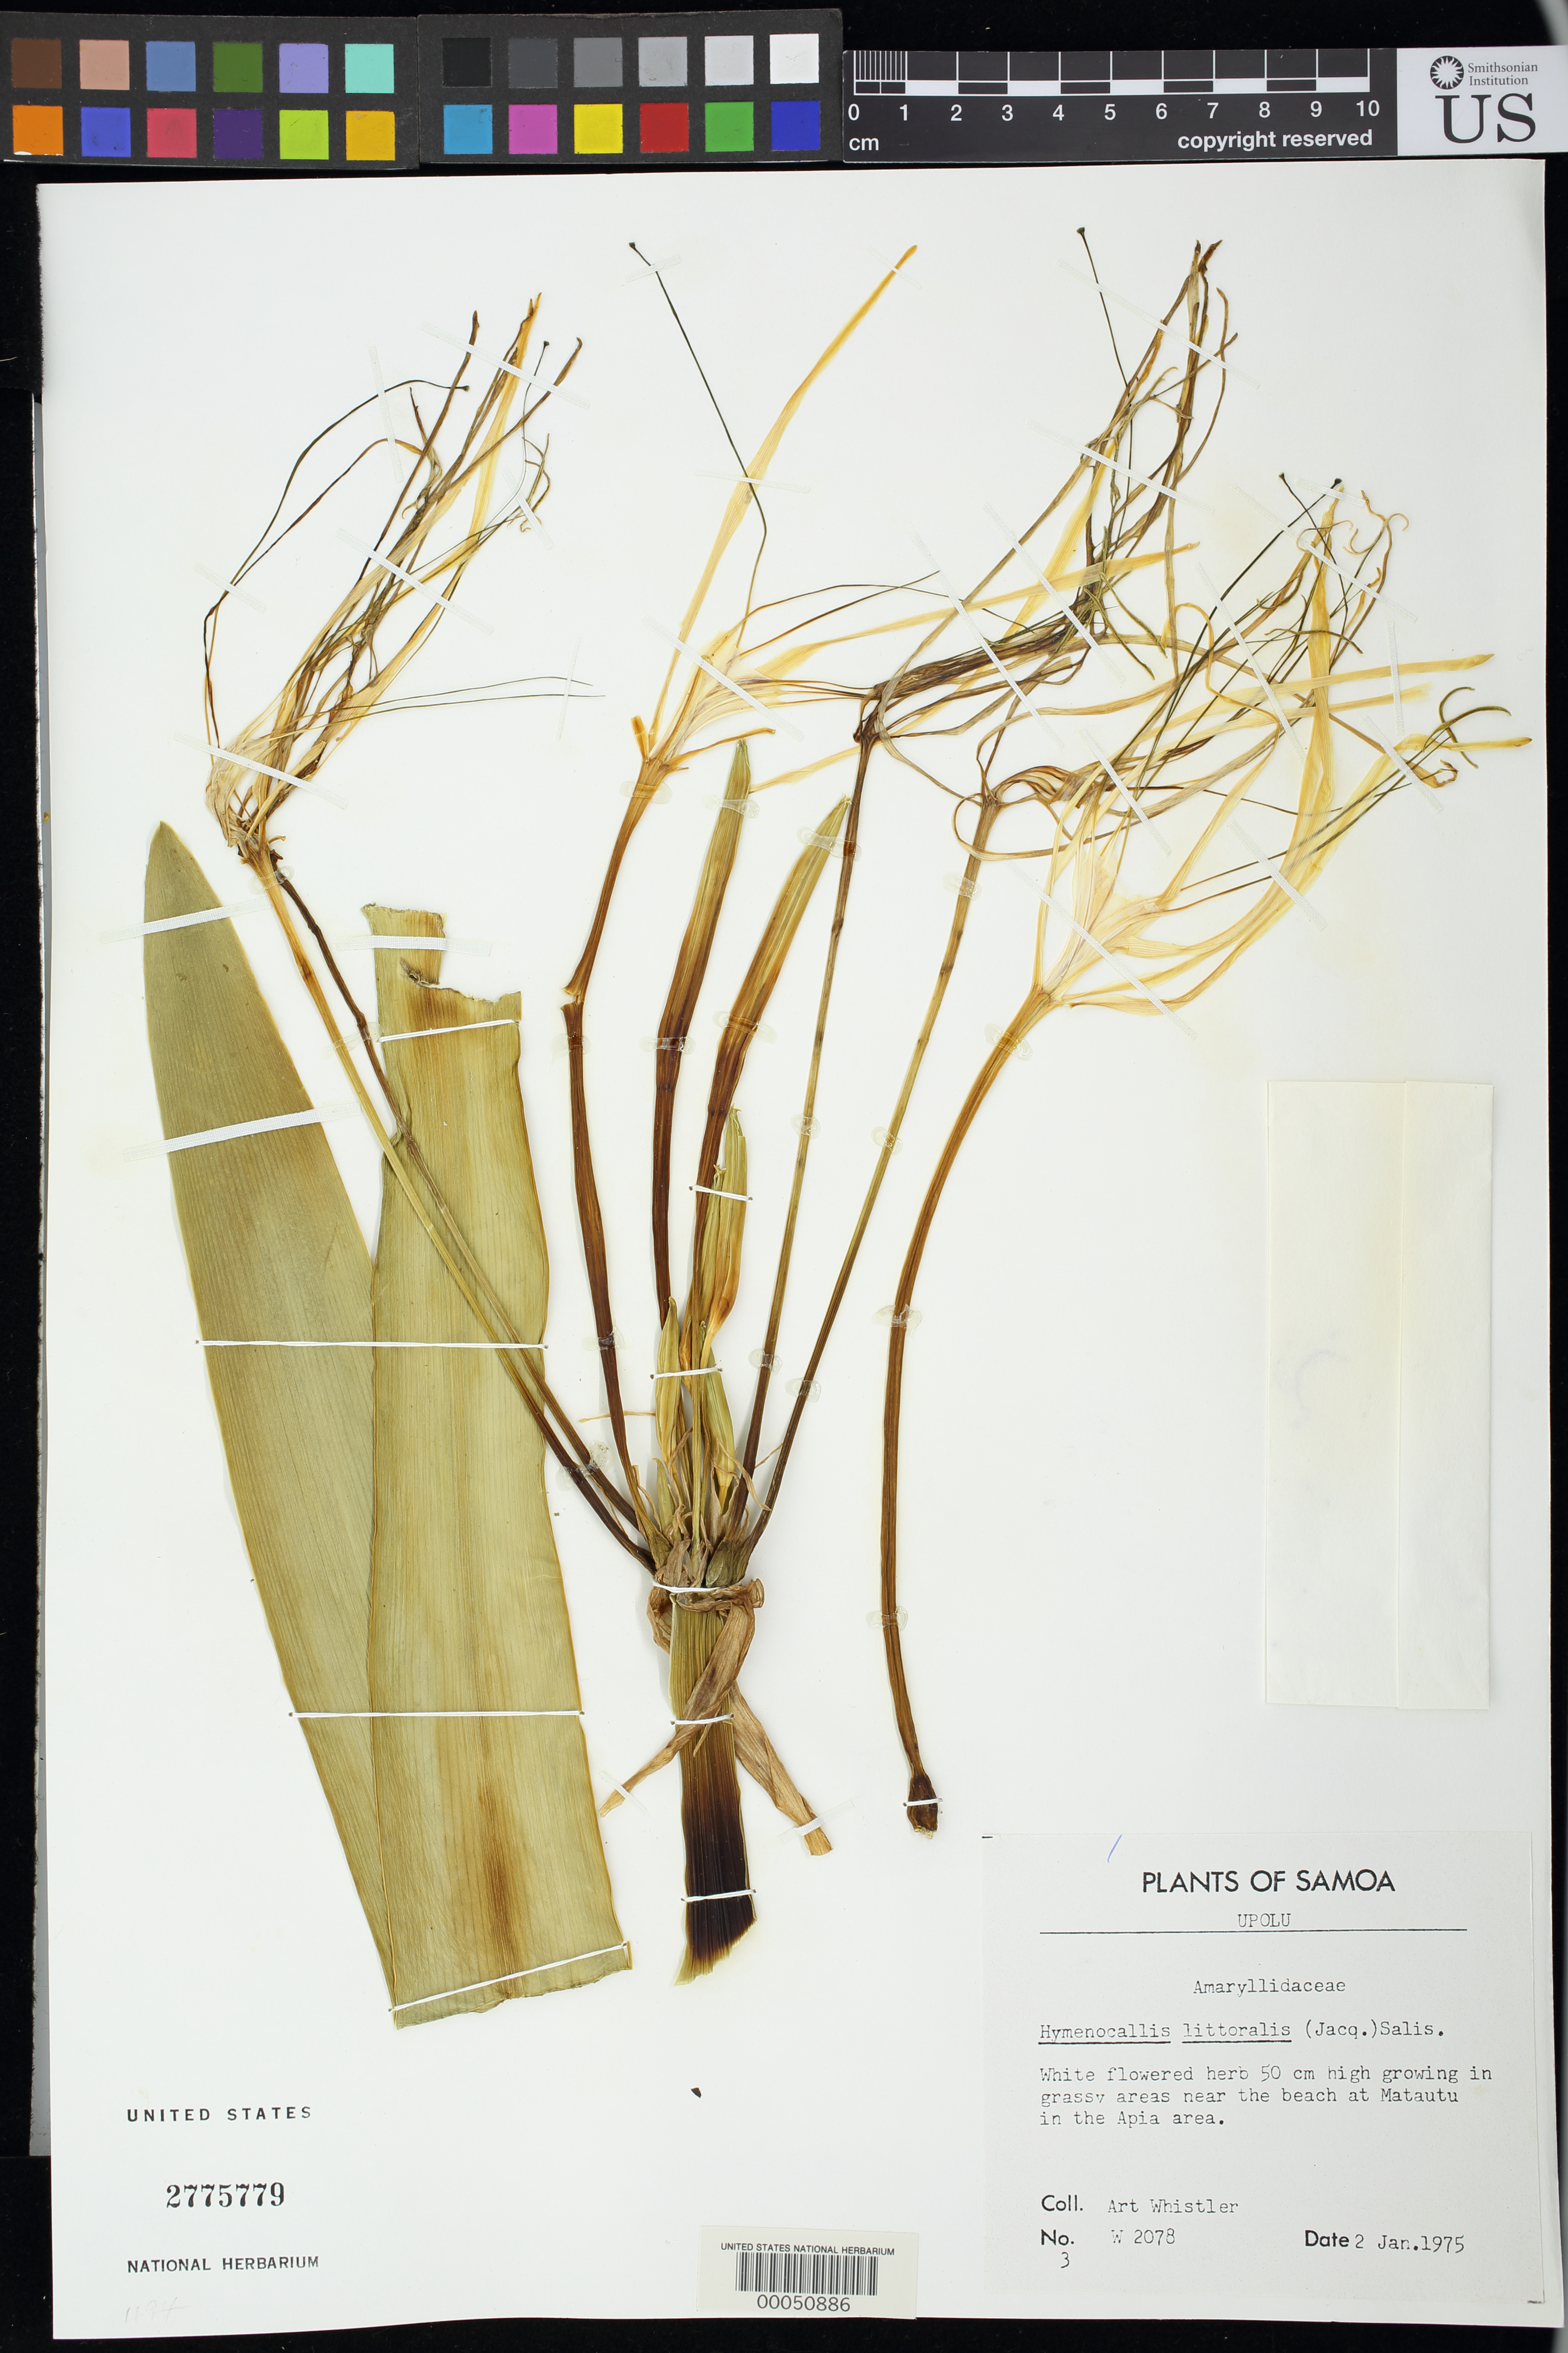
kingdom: Plantae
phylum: Tracheophyta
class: Liliopsida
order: Asparagales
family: Amaryllidaceae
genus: Hymenocallis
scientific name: Hymenocallis littoralis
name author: (Jacq.) Salisb.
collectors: A. Whistler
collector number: W 2078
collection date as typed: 02 Jan 1975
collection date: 1975-01-02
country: Samoa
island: Upolu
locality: Matautu in the apia area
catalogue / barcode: US 2775779